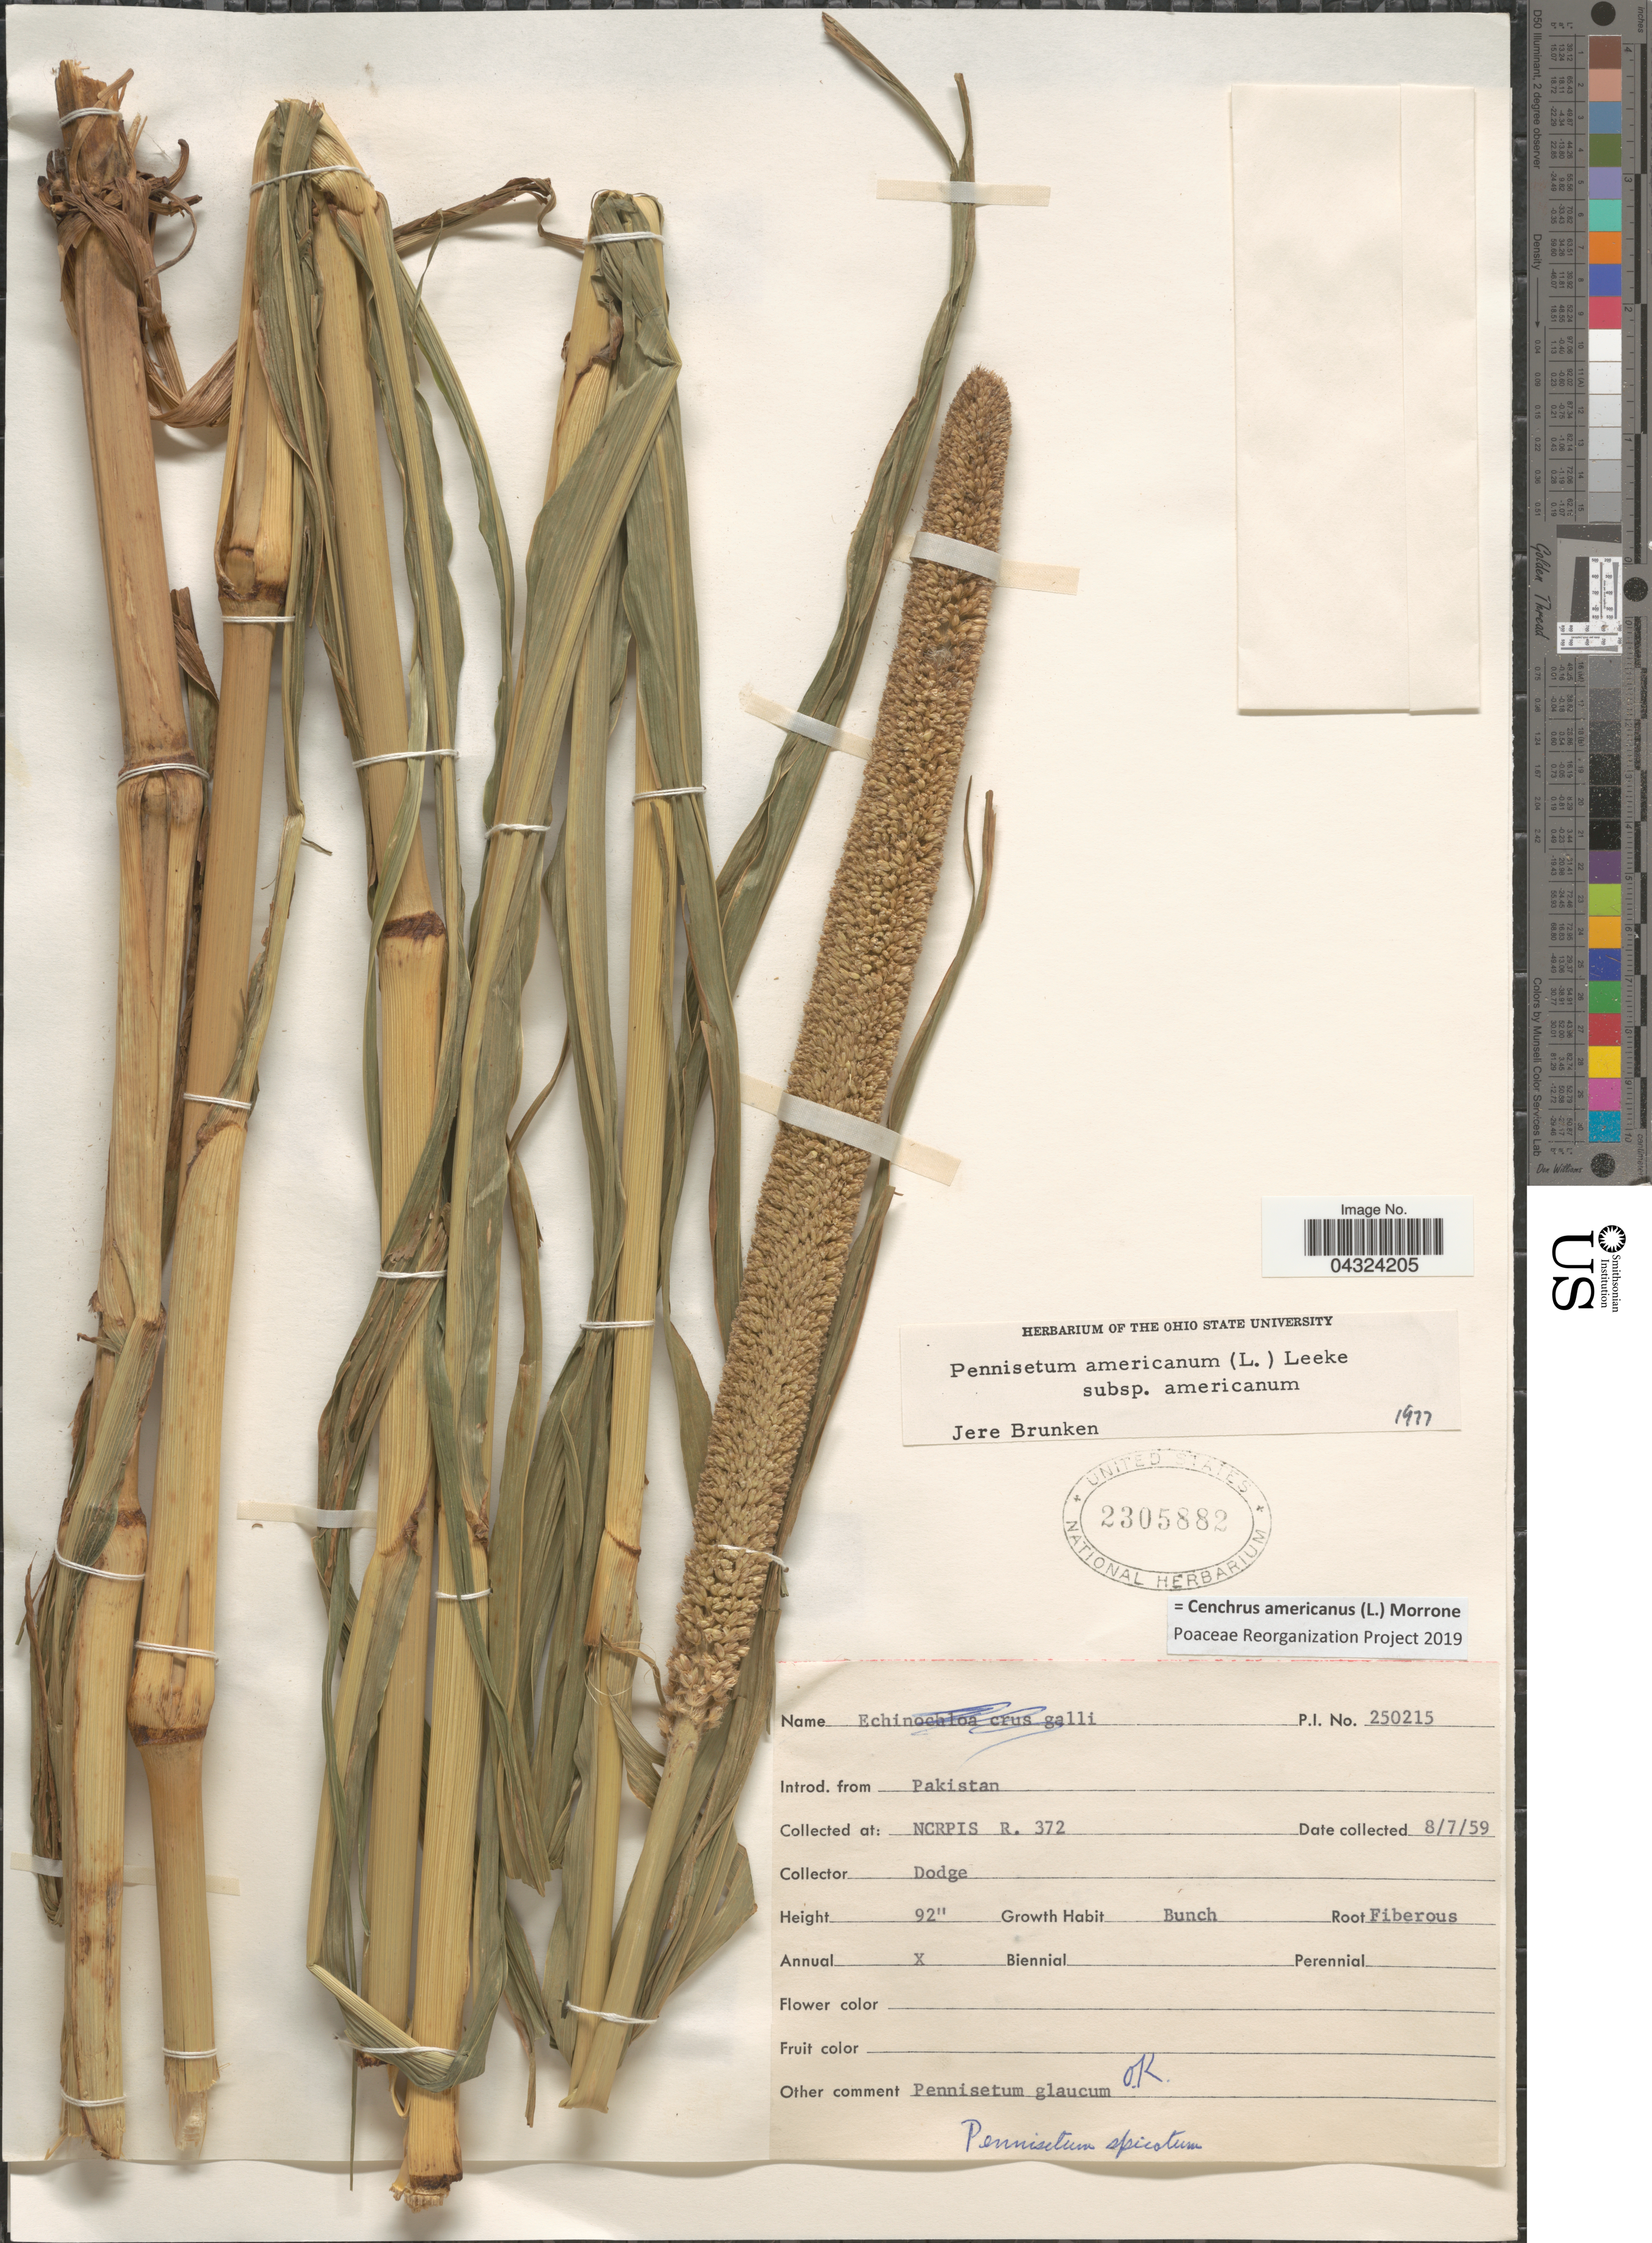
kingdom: Plantae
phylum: Tracheophyta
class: Liliopsida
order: Poales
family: Poaceae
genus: Cenchrus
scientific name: Cenchrus americanus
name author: (L.) Morrone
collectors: -. Dodge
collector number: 250215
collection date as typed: Transcribed d/m/y: 8/7/59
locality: NCRPIS R. 372.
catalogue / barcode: US 2305882